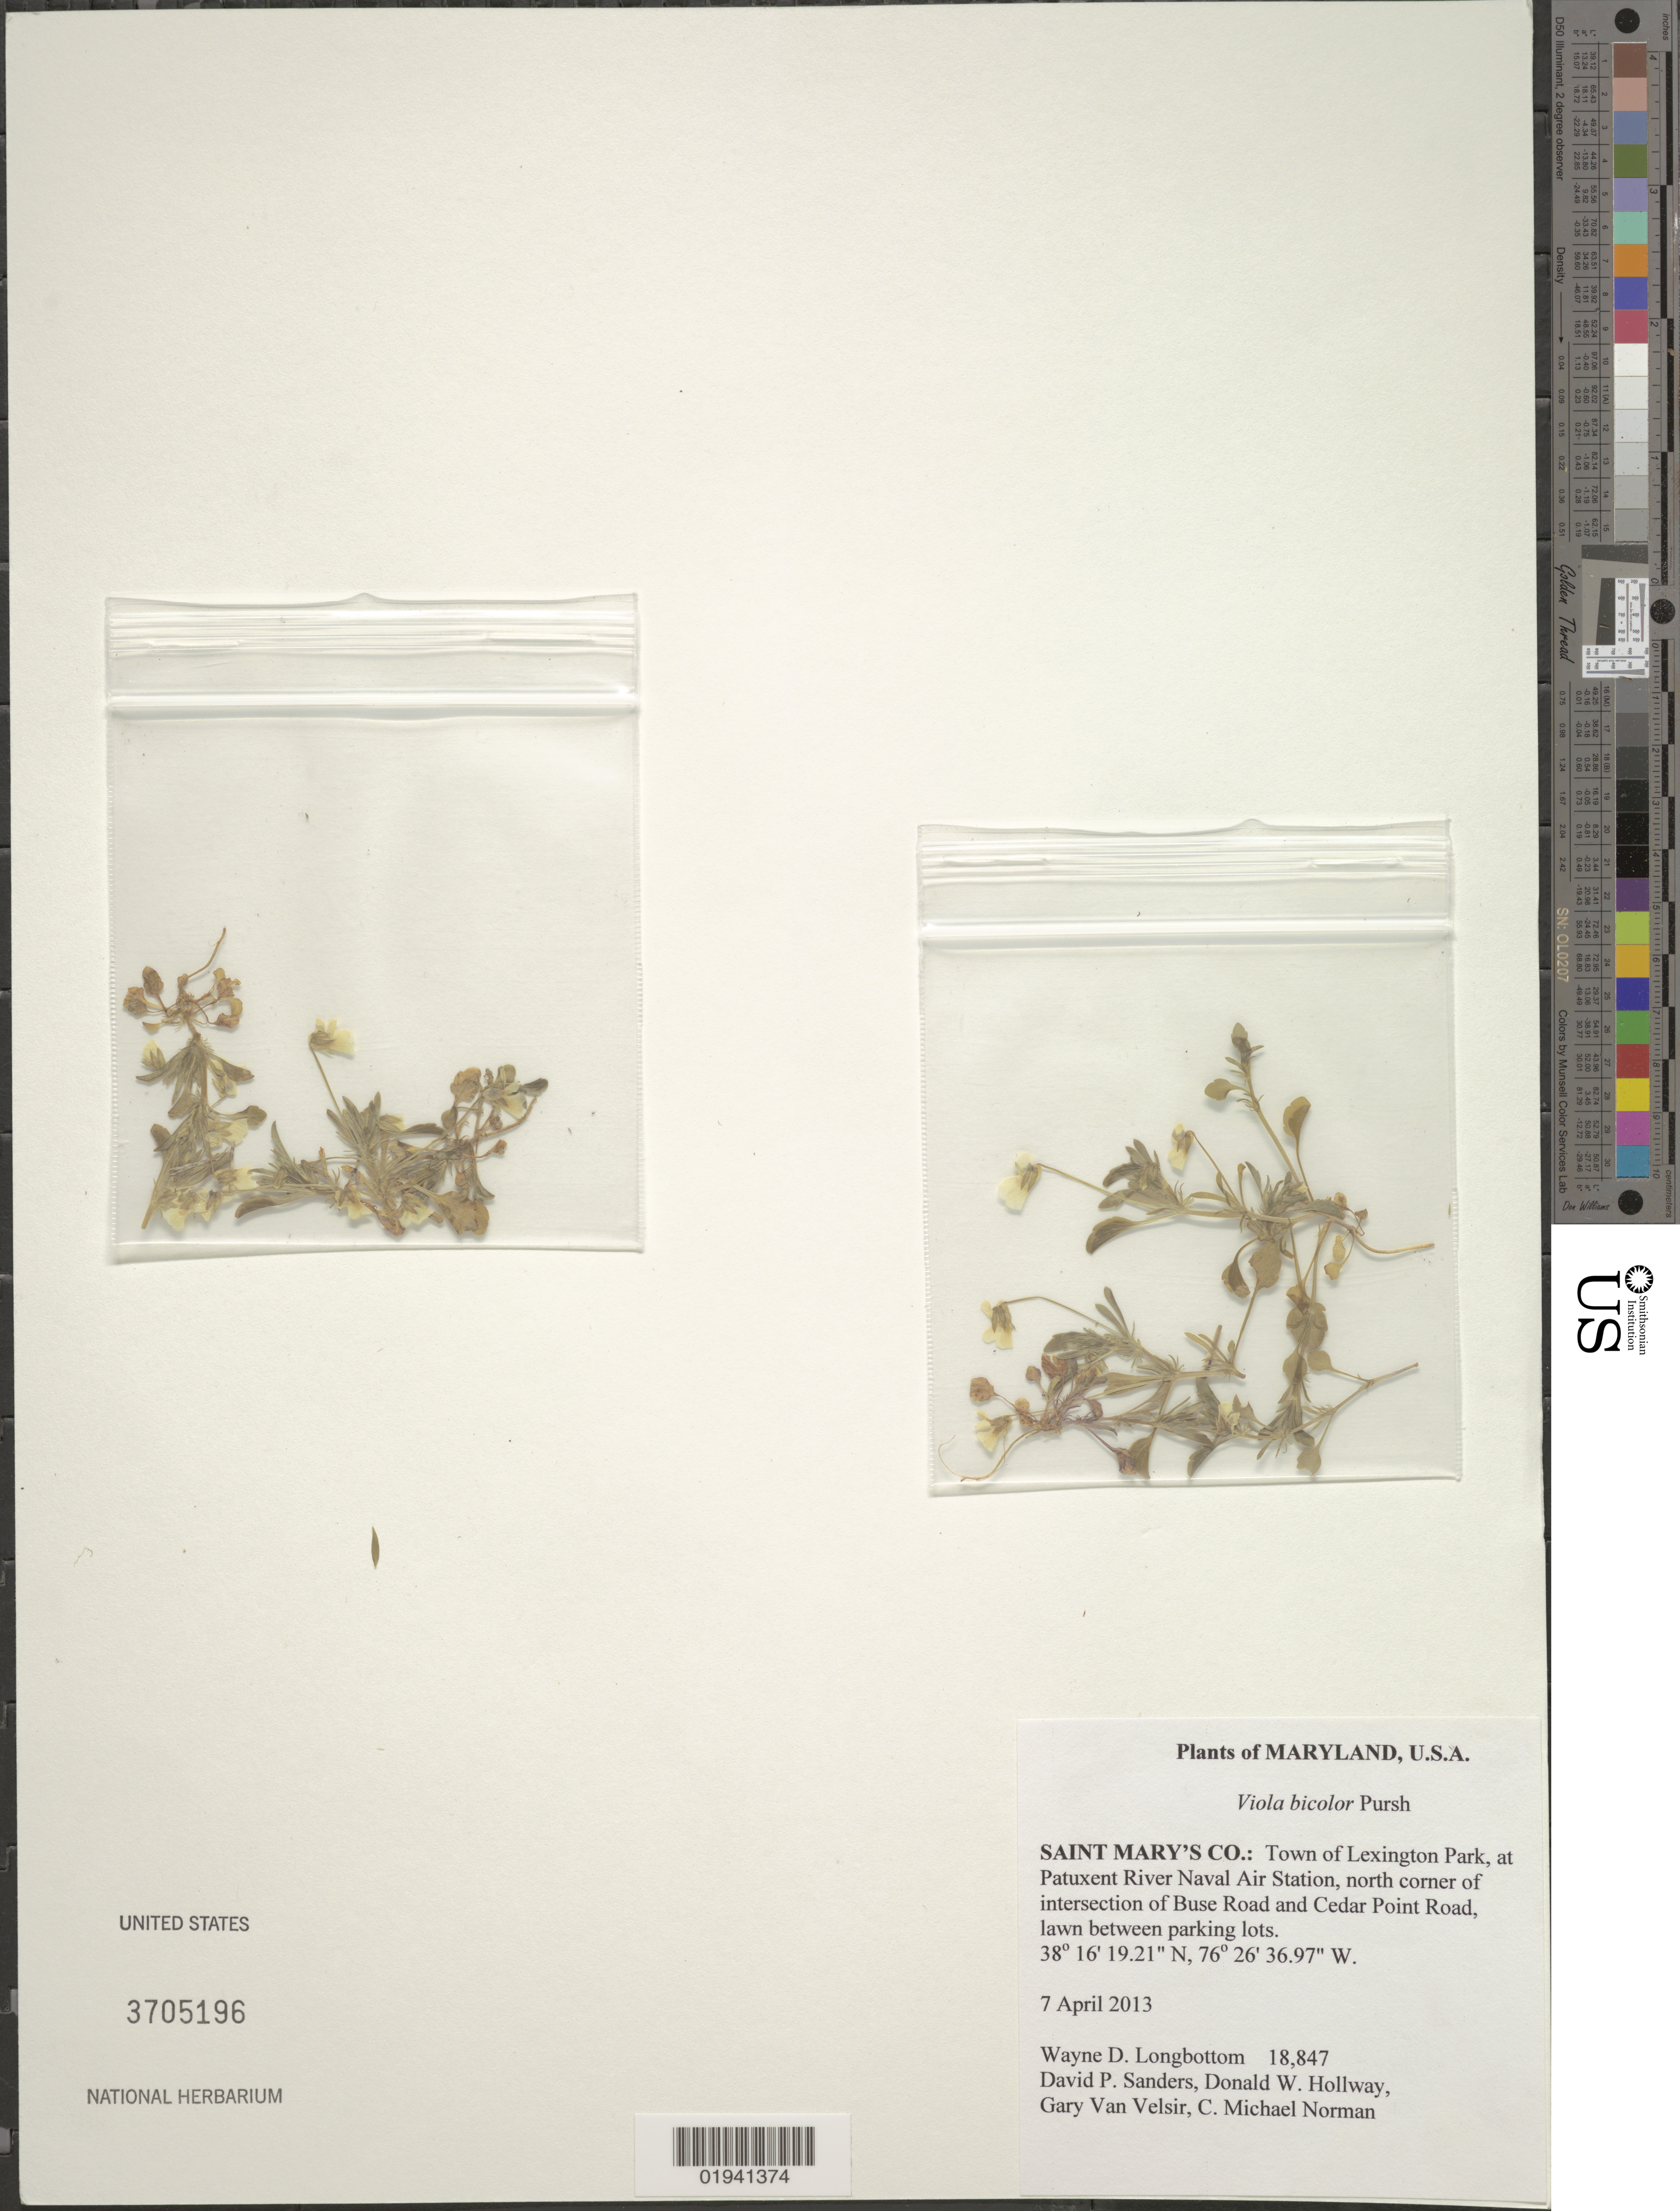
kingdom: Plantae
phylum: Tracheophyta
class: Magnoliopsida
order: Malpighiales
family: Violaceae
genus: Viola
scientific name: Viola bicolor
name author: Pursh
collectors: W. D. Longbottom, D. Sanders, D. Hollway, G. Van Velsir & C. Norman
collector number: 18847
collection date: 2013-04-07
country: United States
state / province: Maryland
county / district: St. Mary's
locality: Lexington Park, at Patuxent River Naval Air Station, north corner of intersection of Buse Road and Cedar Point Road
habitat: lawn between parking lots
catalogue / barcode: US 3705196